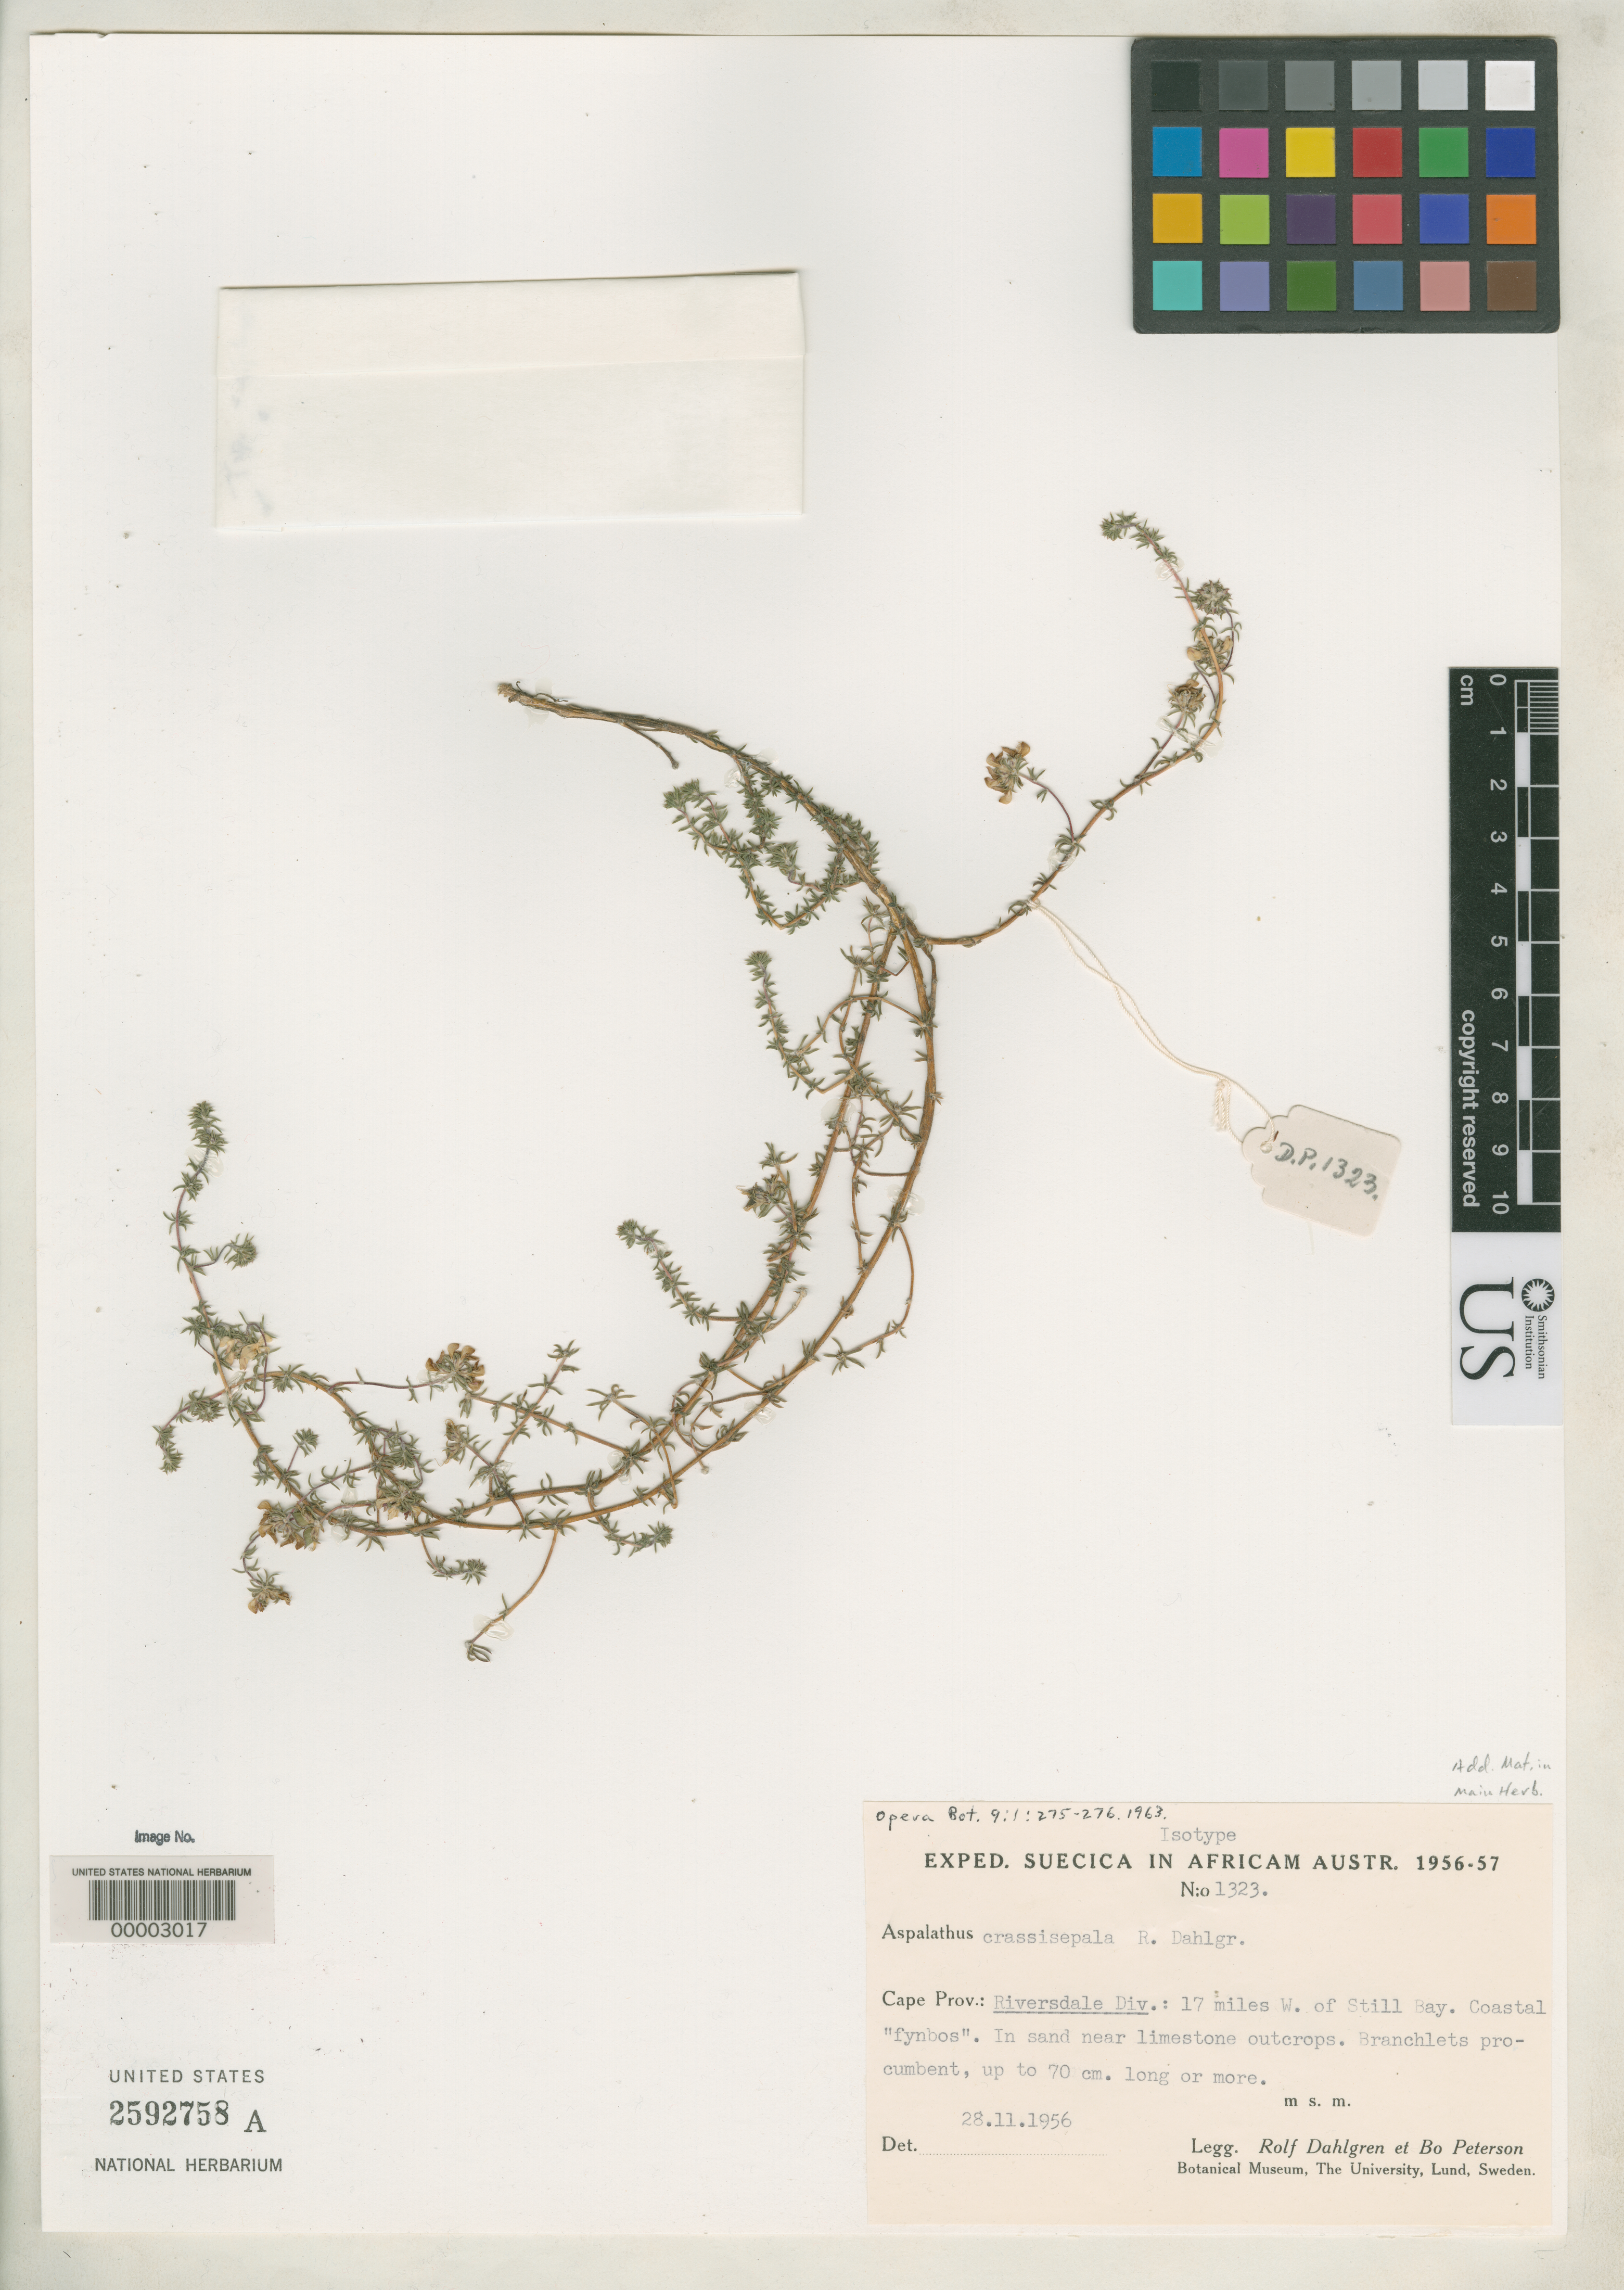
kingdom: Plantae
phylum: Tracheophyta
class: Magnoliopsida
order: Fabales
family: Fabaceae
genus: Aspalathus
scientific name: Aspalathus crassisepala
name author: R. Dahlgren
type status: Isotype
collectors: R. Dahlgren & B. H. Peterson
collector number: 1323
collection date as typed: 28 Nov 1956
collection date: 1956-11-28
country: South Africa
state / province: Western Cape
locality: Still Bay. Riversdale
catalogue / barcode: US 2592758A